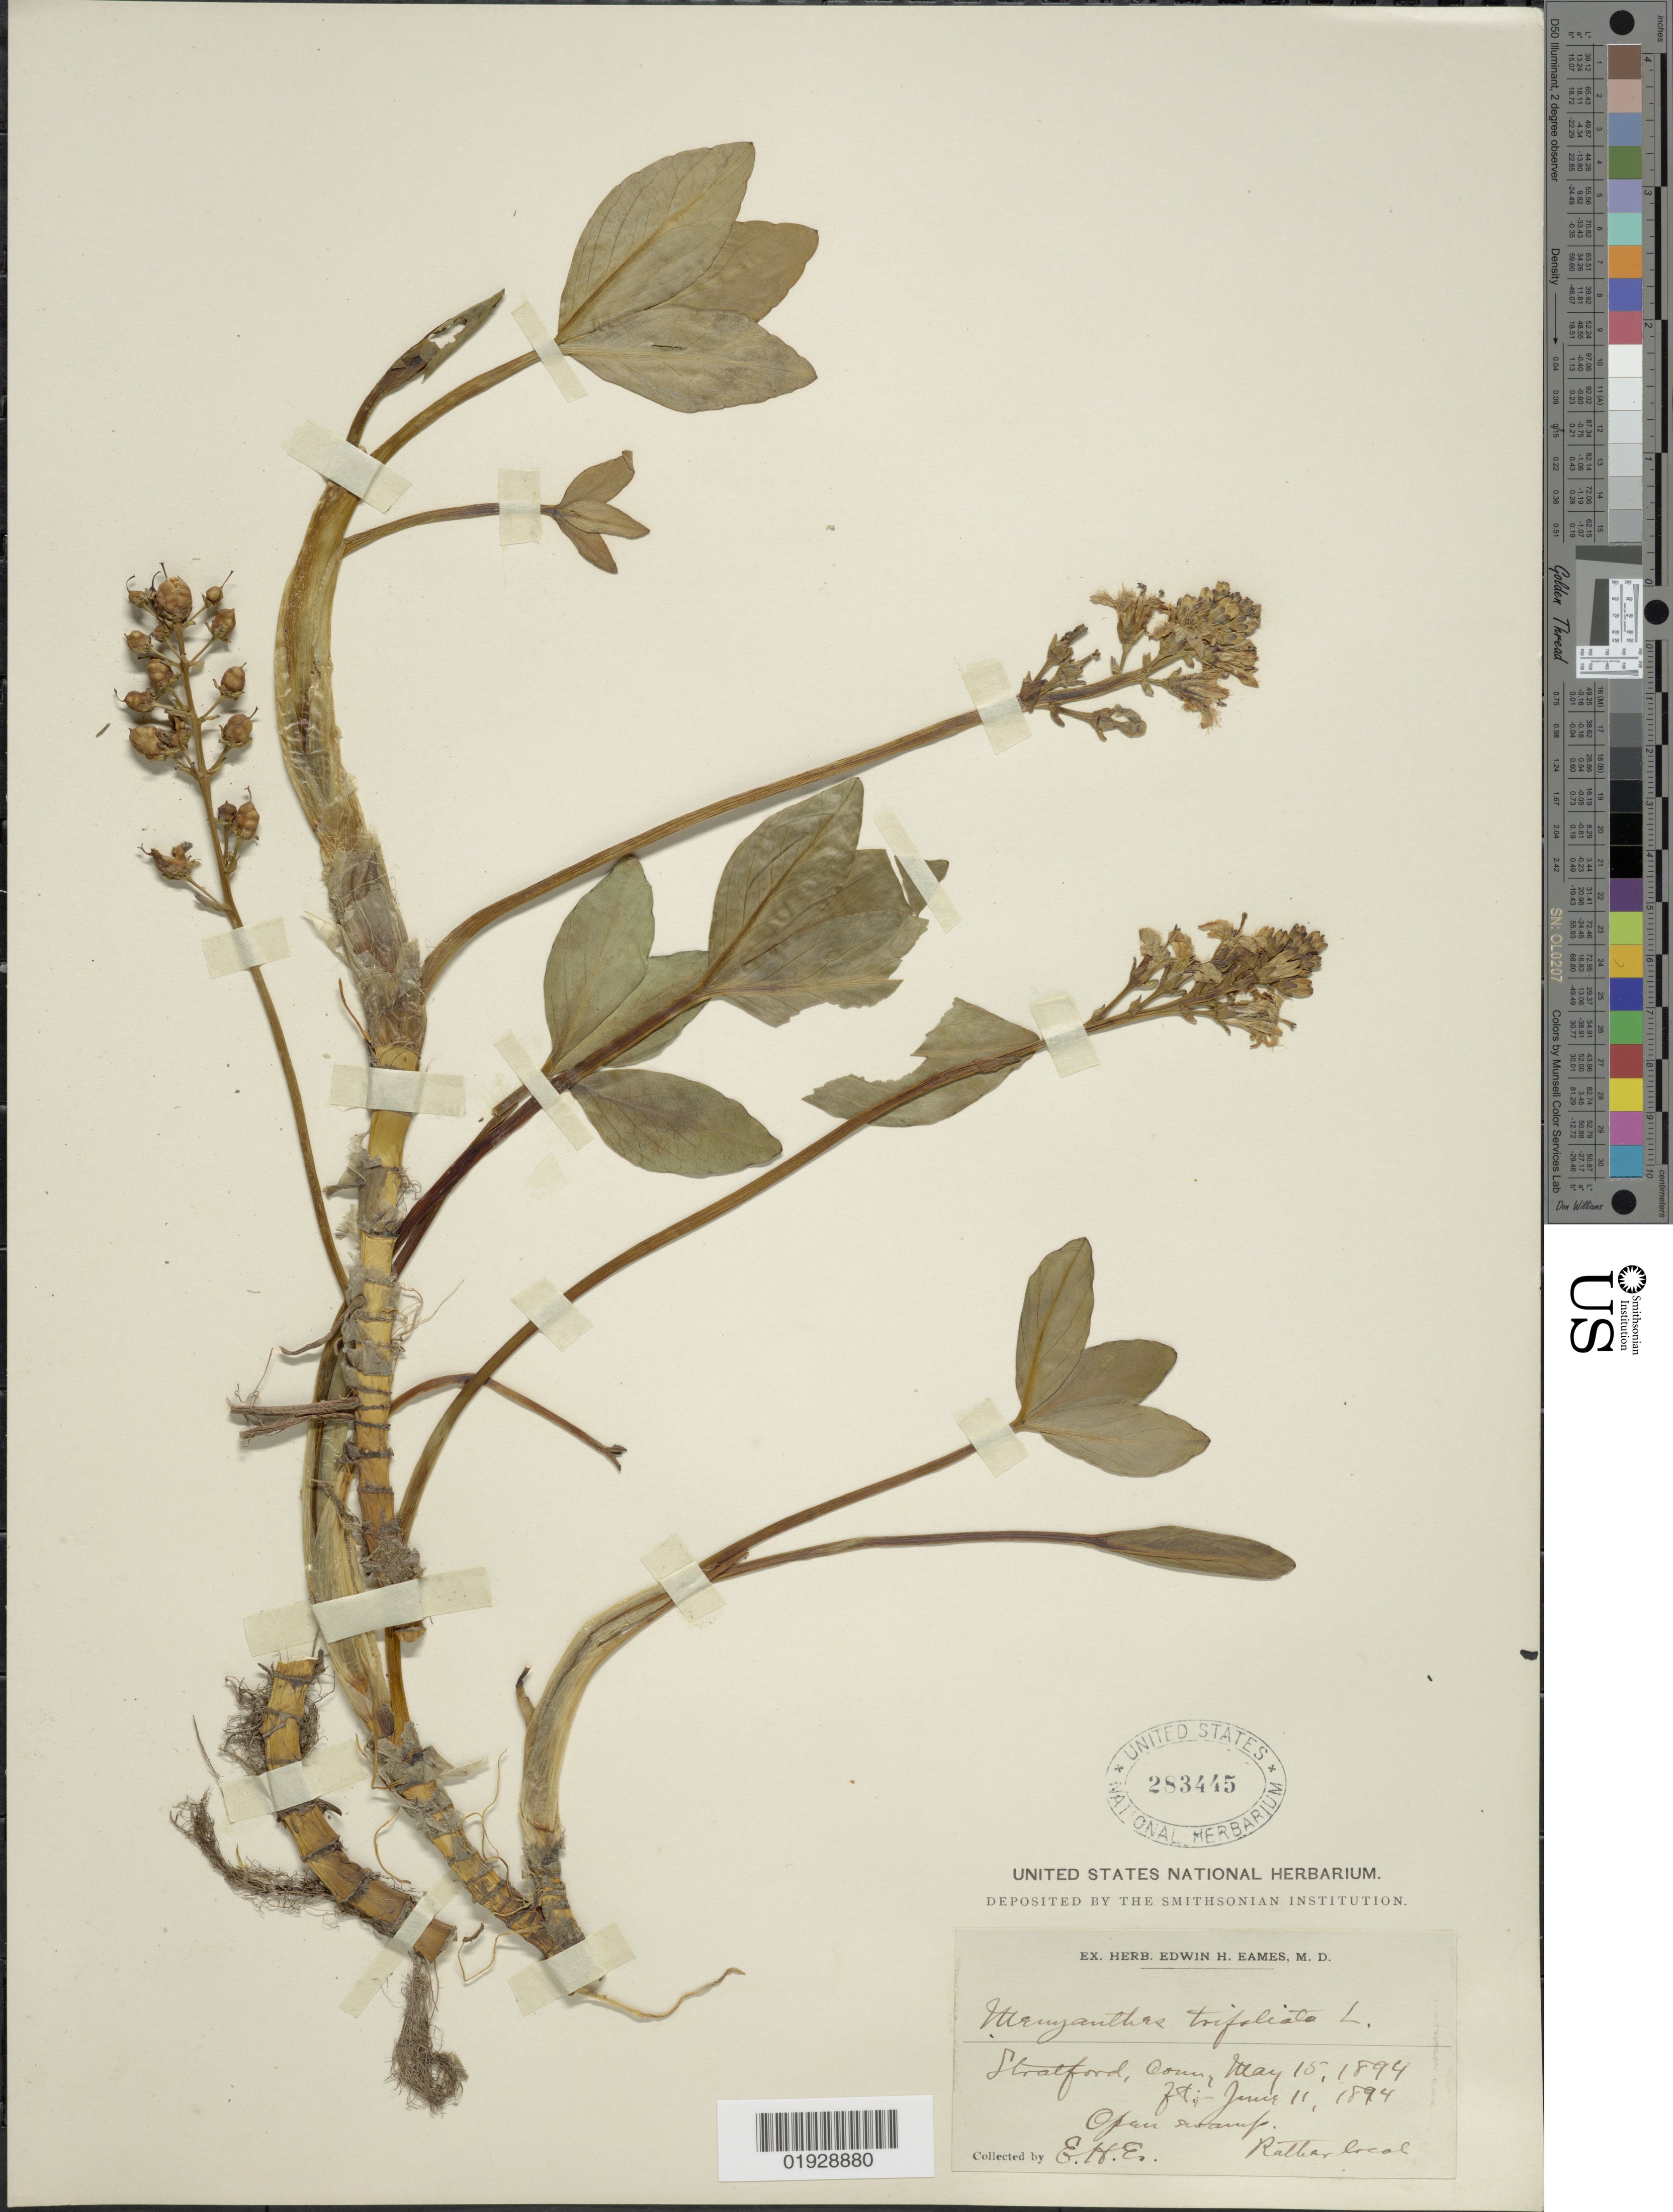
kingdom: Plantae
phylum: Tracheophyta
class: Magnoliopsida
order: Asterales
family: Menyanthaceae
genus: Menyanthes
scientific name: Menyanthes trifoliata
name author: L.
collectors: E. H. Eames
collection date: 1894-05-15/1894-06-11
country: United States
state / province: Connecticut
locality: Stratford.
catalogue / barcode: US 283445